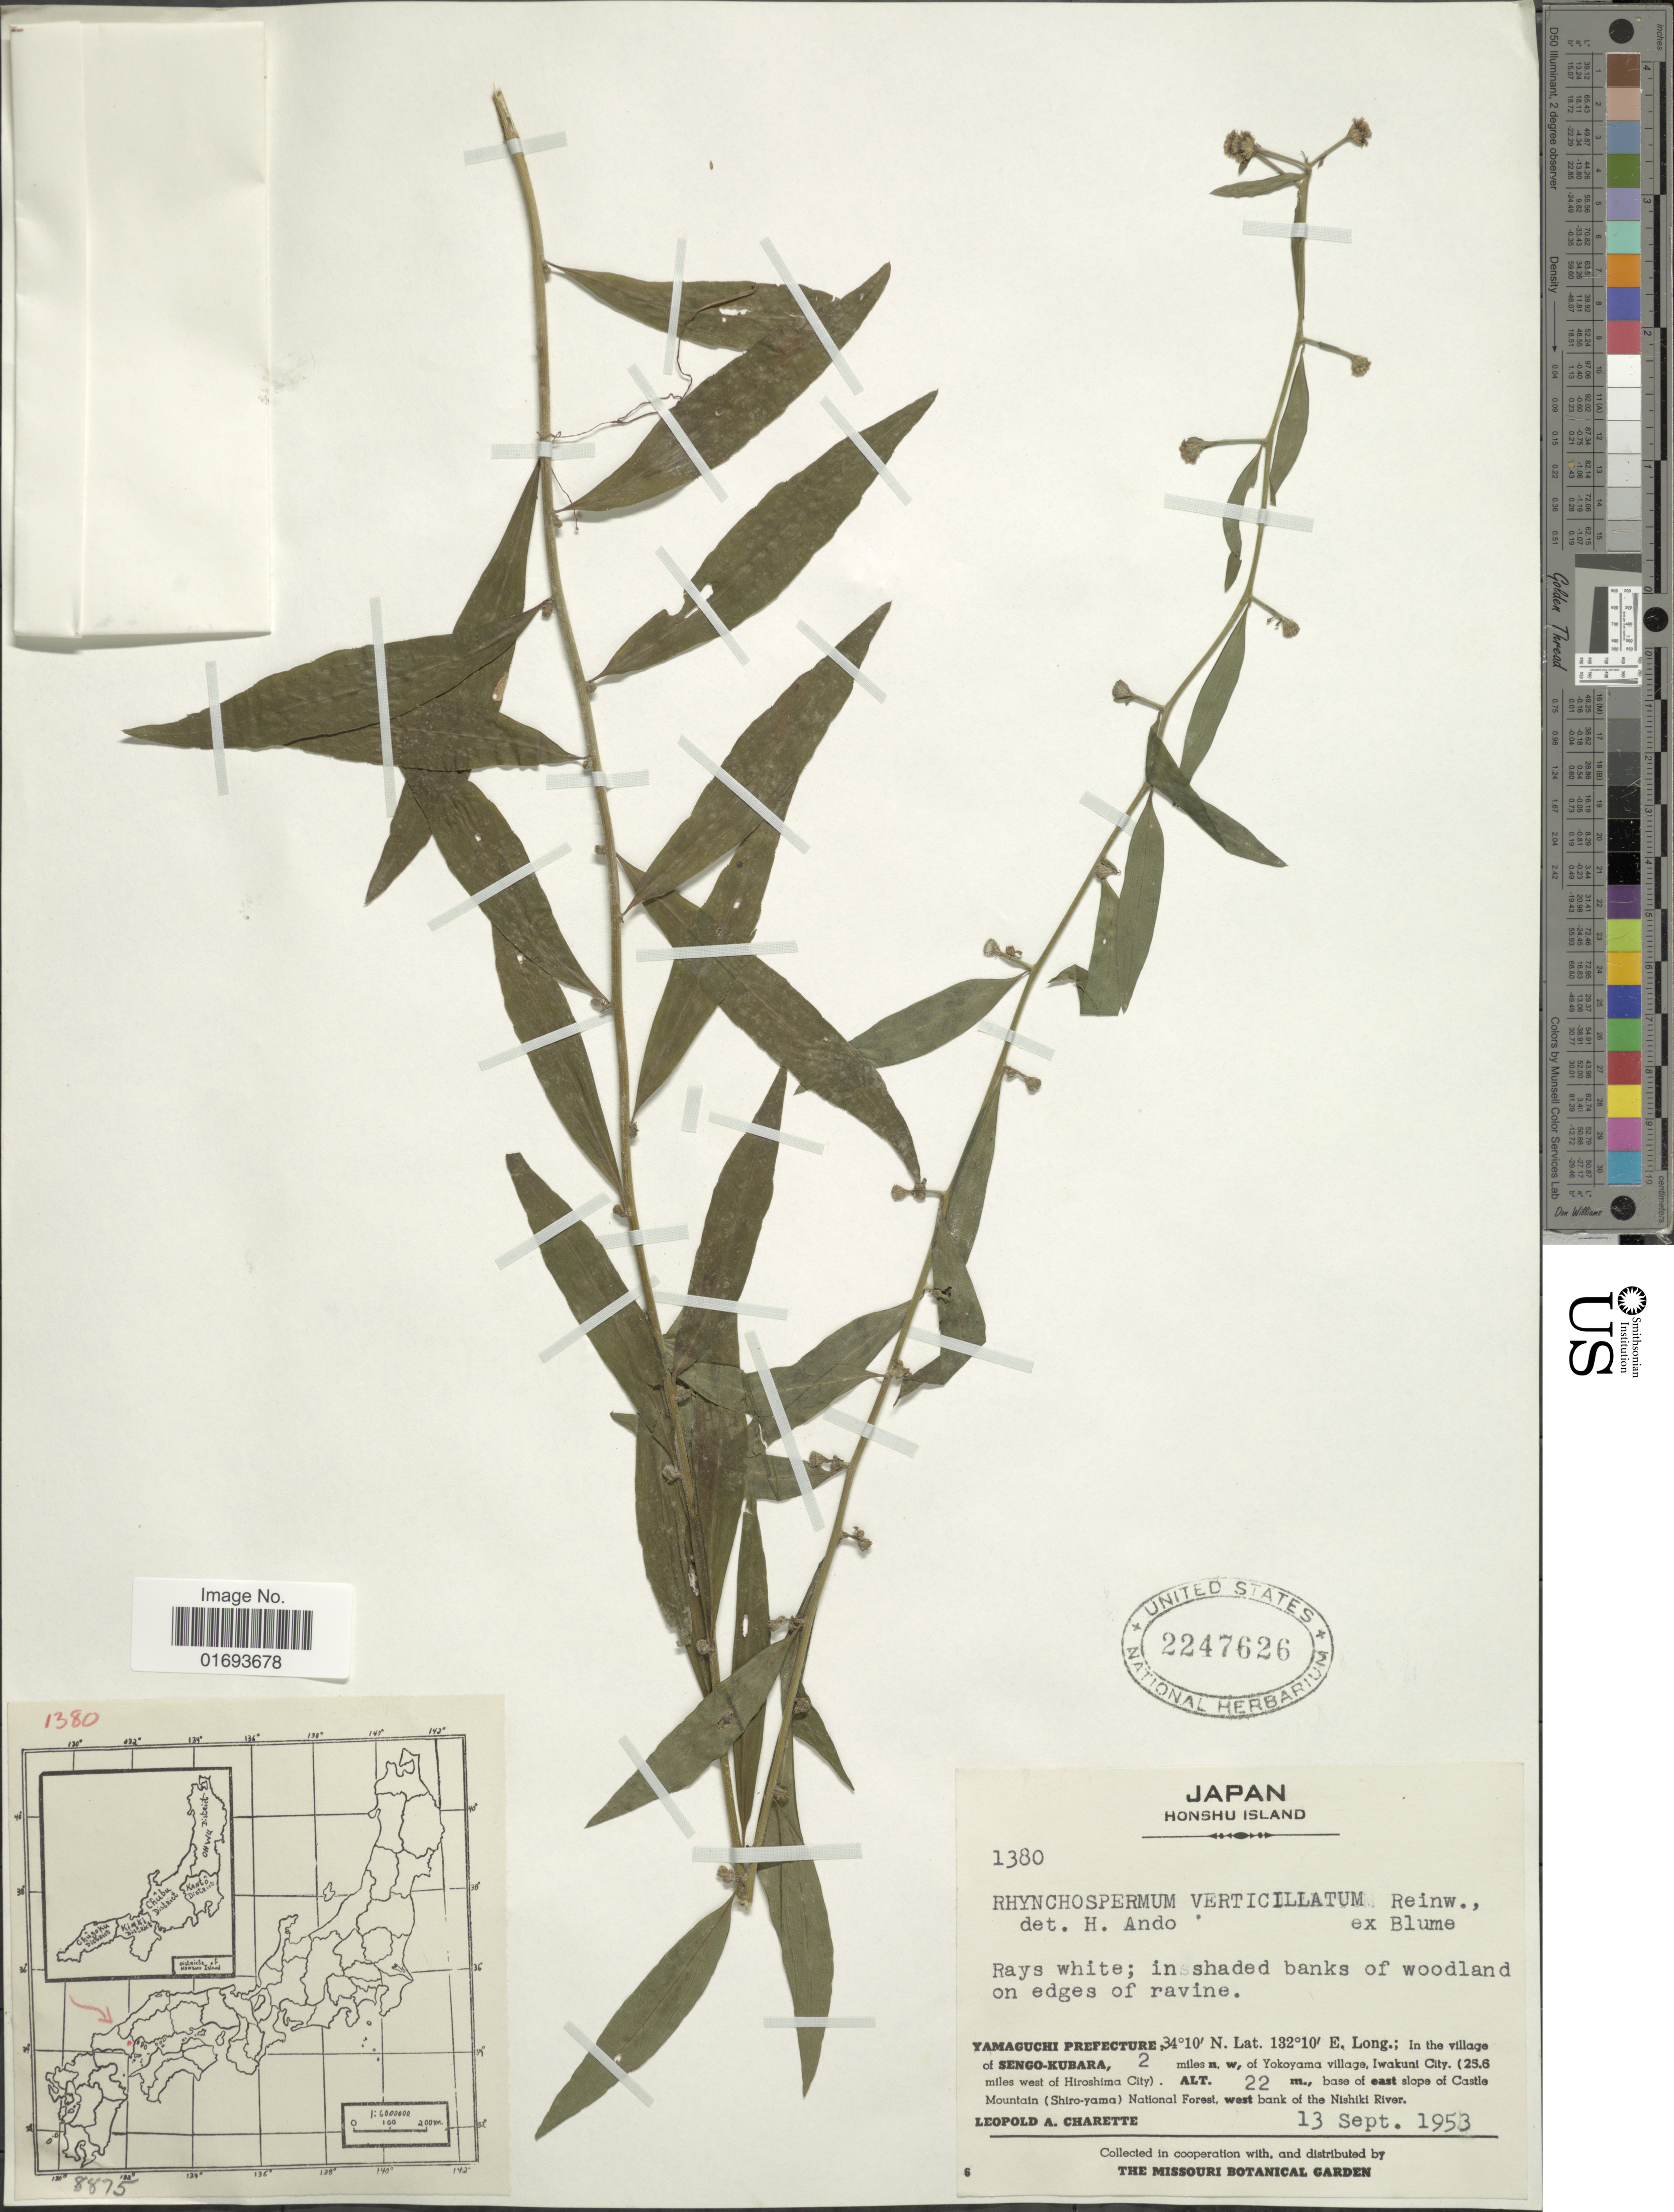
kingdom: Plantae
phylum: Tracheophyta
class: Magnoliopsida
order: Asterales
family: Asteraceae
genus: Rhynchospermum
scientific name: Rhynchospermum verticillatum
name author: Reinw.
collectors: L. A. Charette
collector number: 1380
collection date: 1953-09-13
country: Japan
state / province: Yamaguti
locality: Japan, Honshu Island. Yamaguchi Prefecture. in the village of Sengo-Kubara, 2 miles n. w, of Yokoyama village, Iwakuni City. (25.6 miles west of Hiroshima City) base of east slope of Castle Mountain (Shiro-yama) National Forest, west bank of the Nishiki River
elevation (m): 22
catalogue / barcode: US 2247626